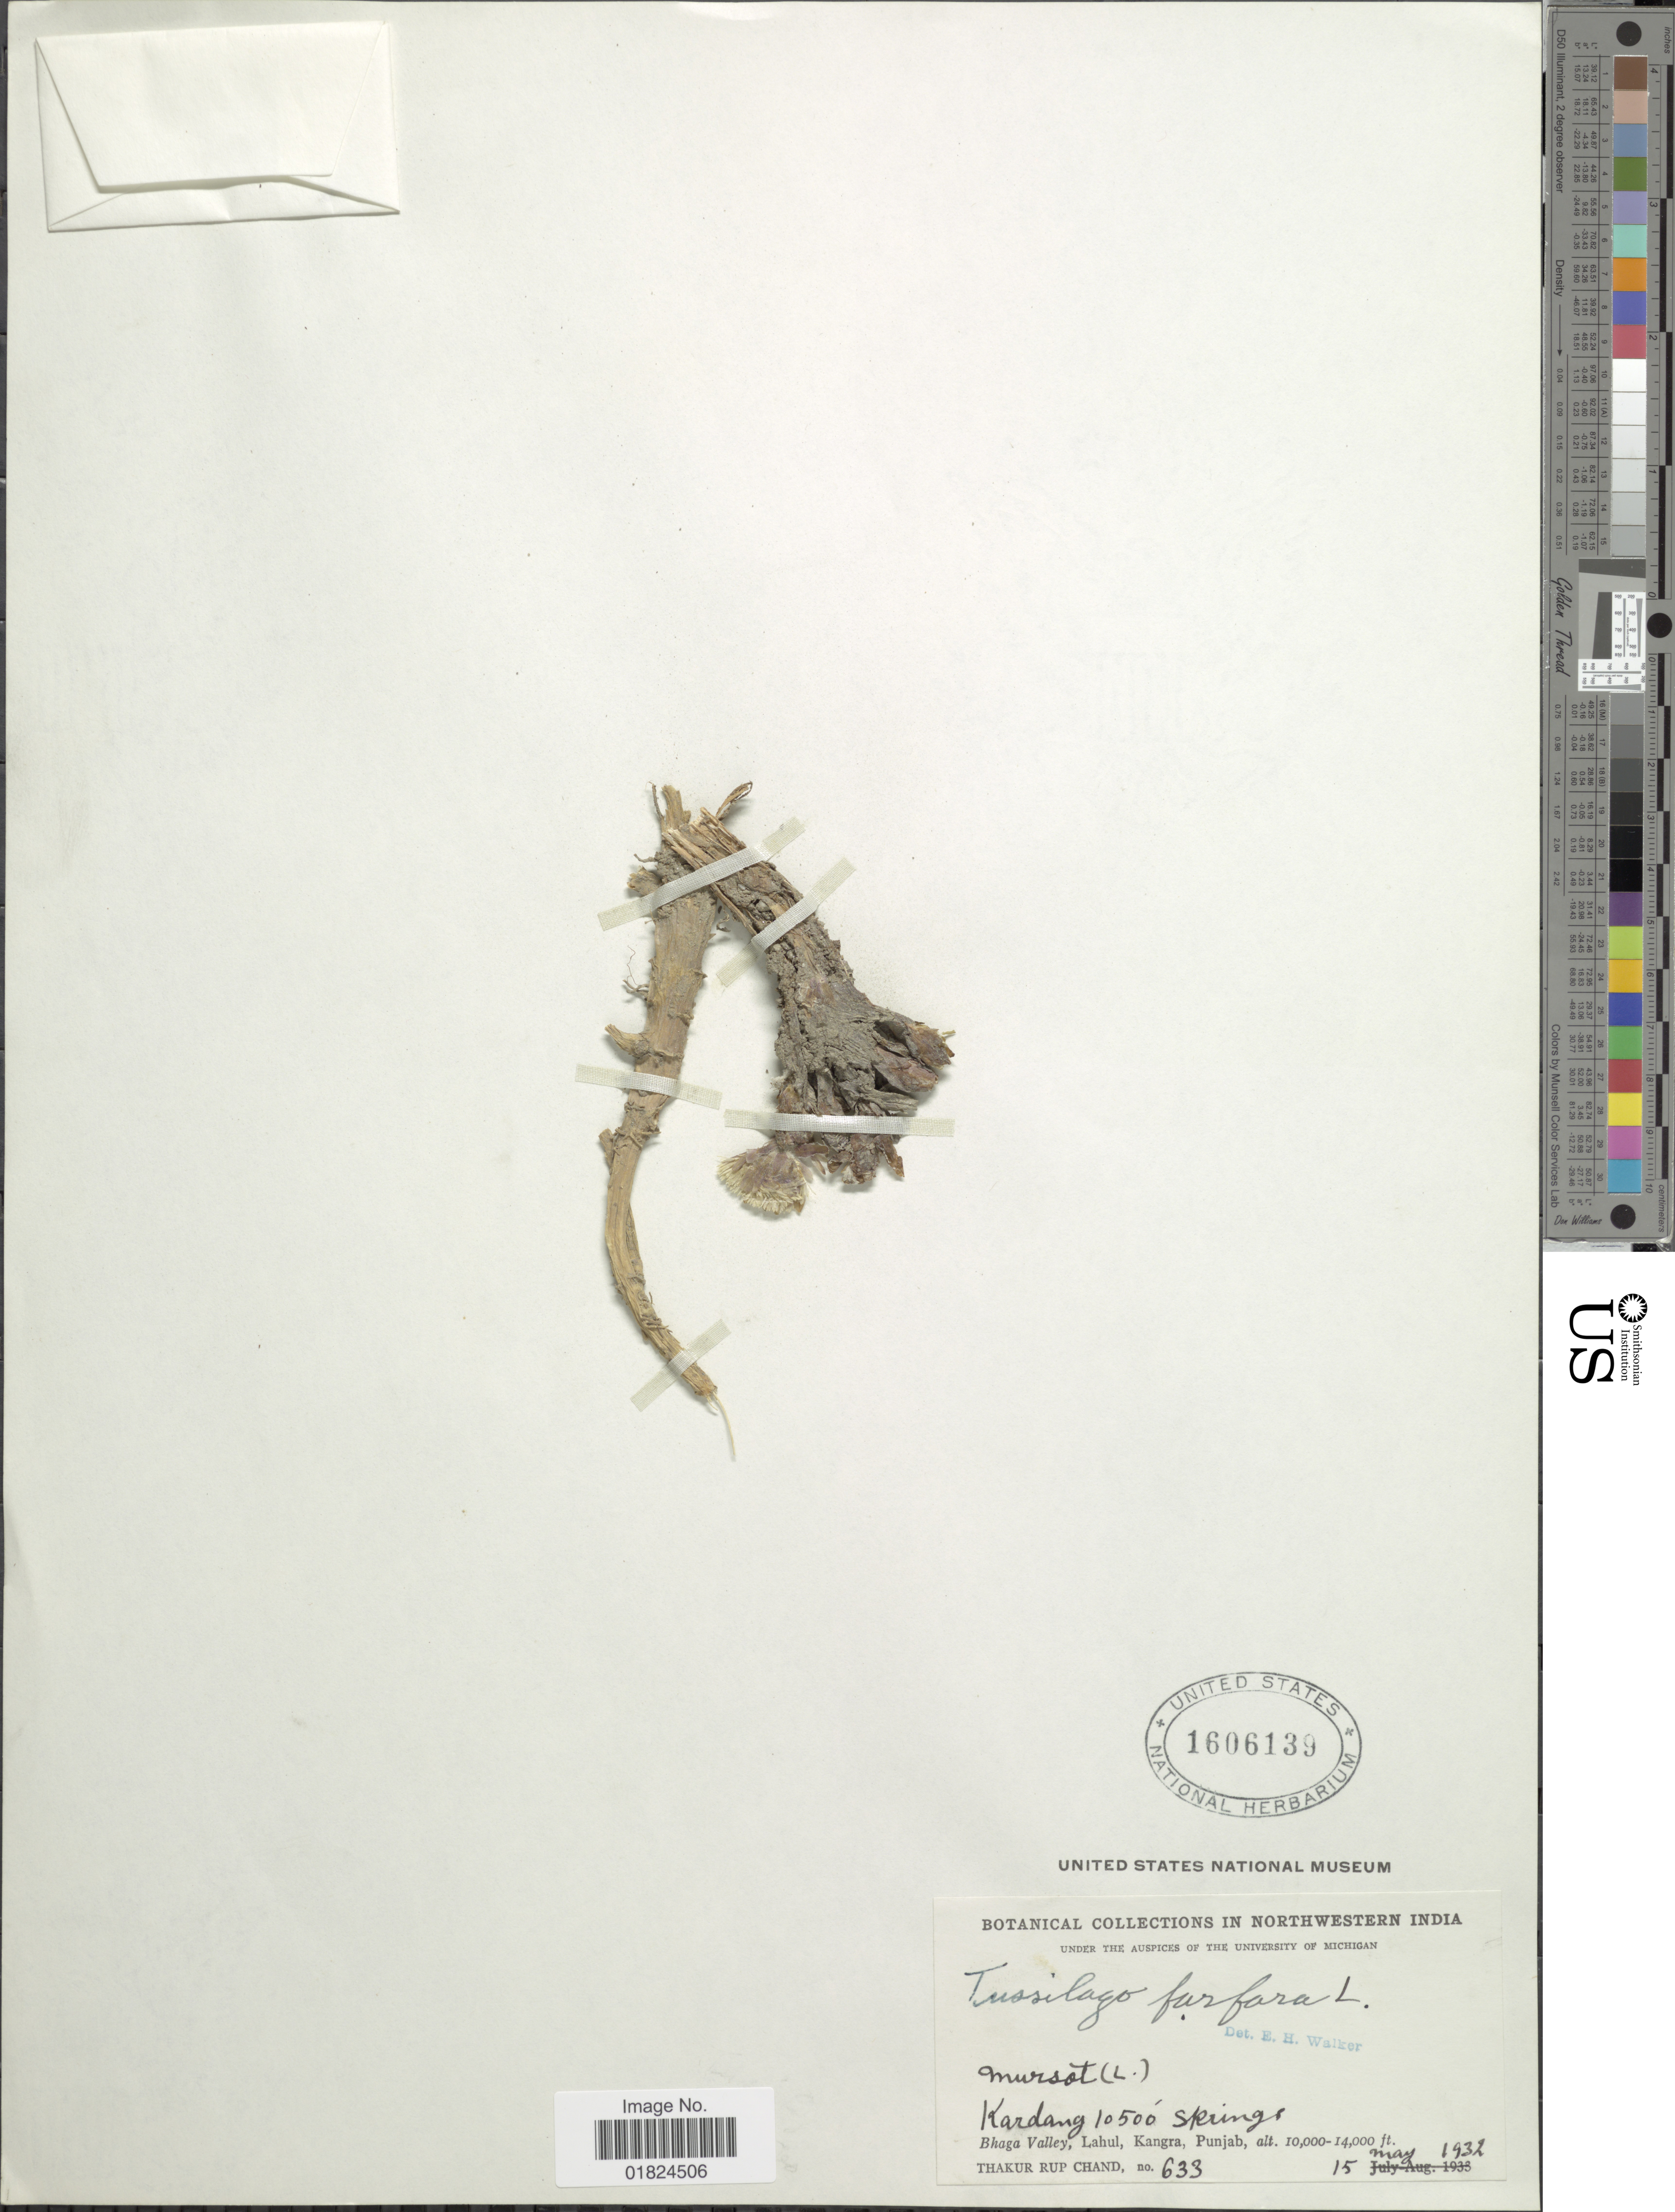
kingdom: Plantae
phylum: Tracheophyta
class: Magnoliopsida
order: Asterales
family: Asteraceae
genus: Tussilago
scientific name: Tussilago farfara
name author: L.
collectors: T. R. Chand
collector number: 633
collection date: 1932-05-15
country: India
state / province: Himachal Pradesh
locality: Northwestern India, Kardang Springs, Bhaga Valley, Lahul, Kangra.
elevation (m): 3200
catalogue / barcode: US 1606139